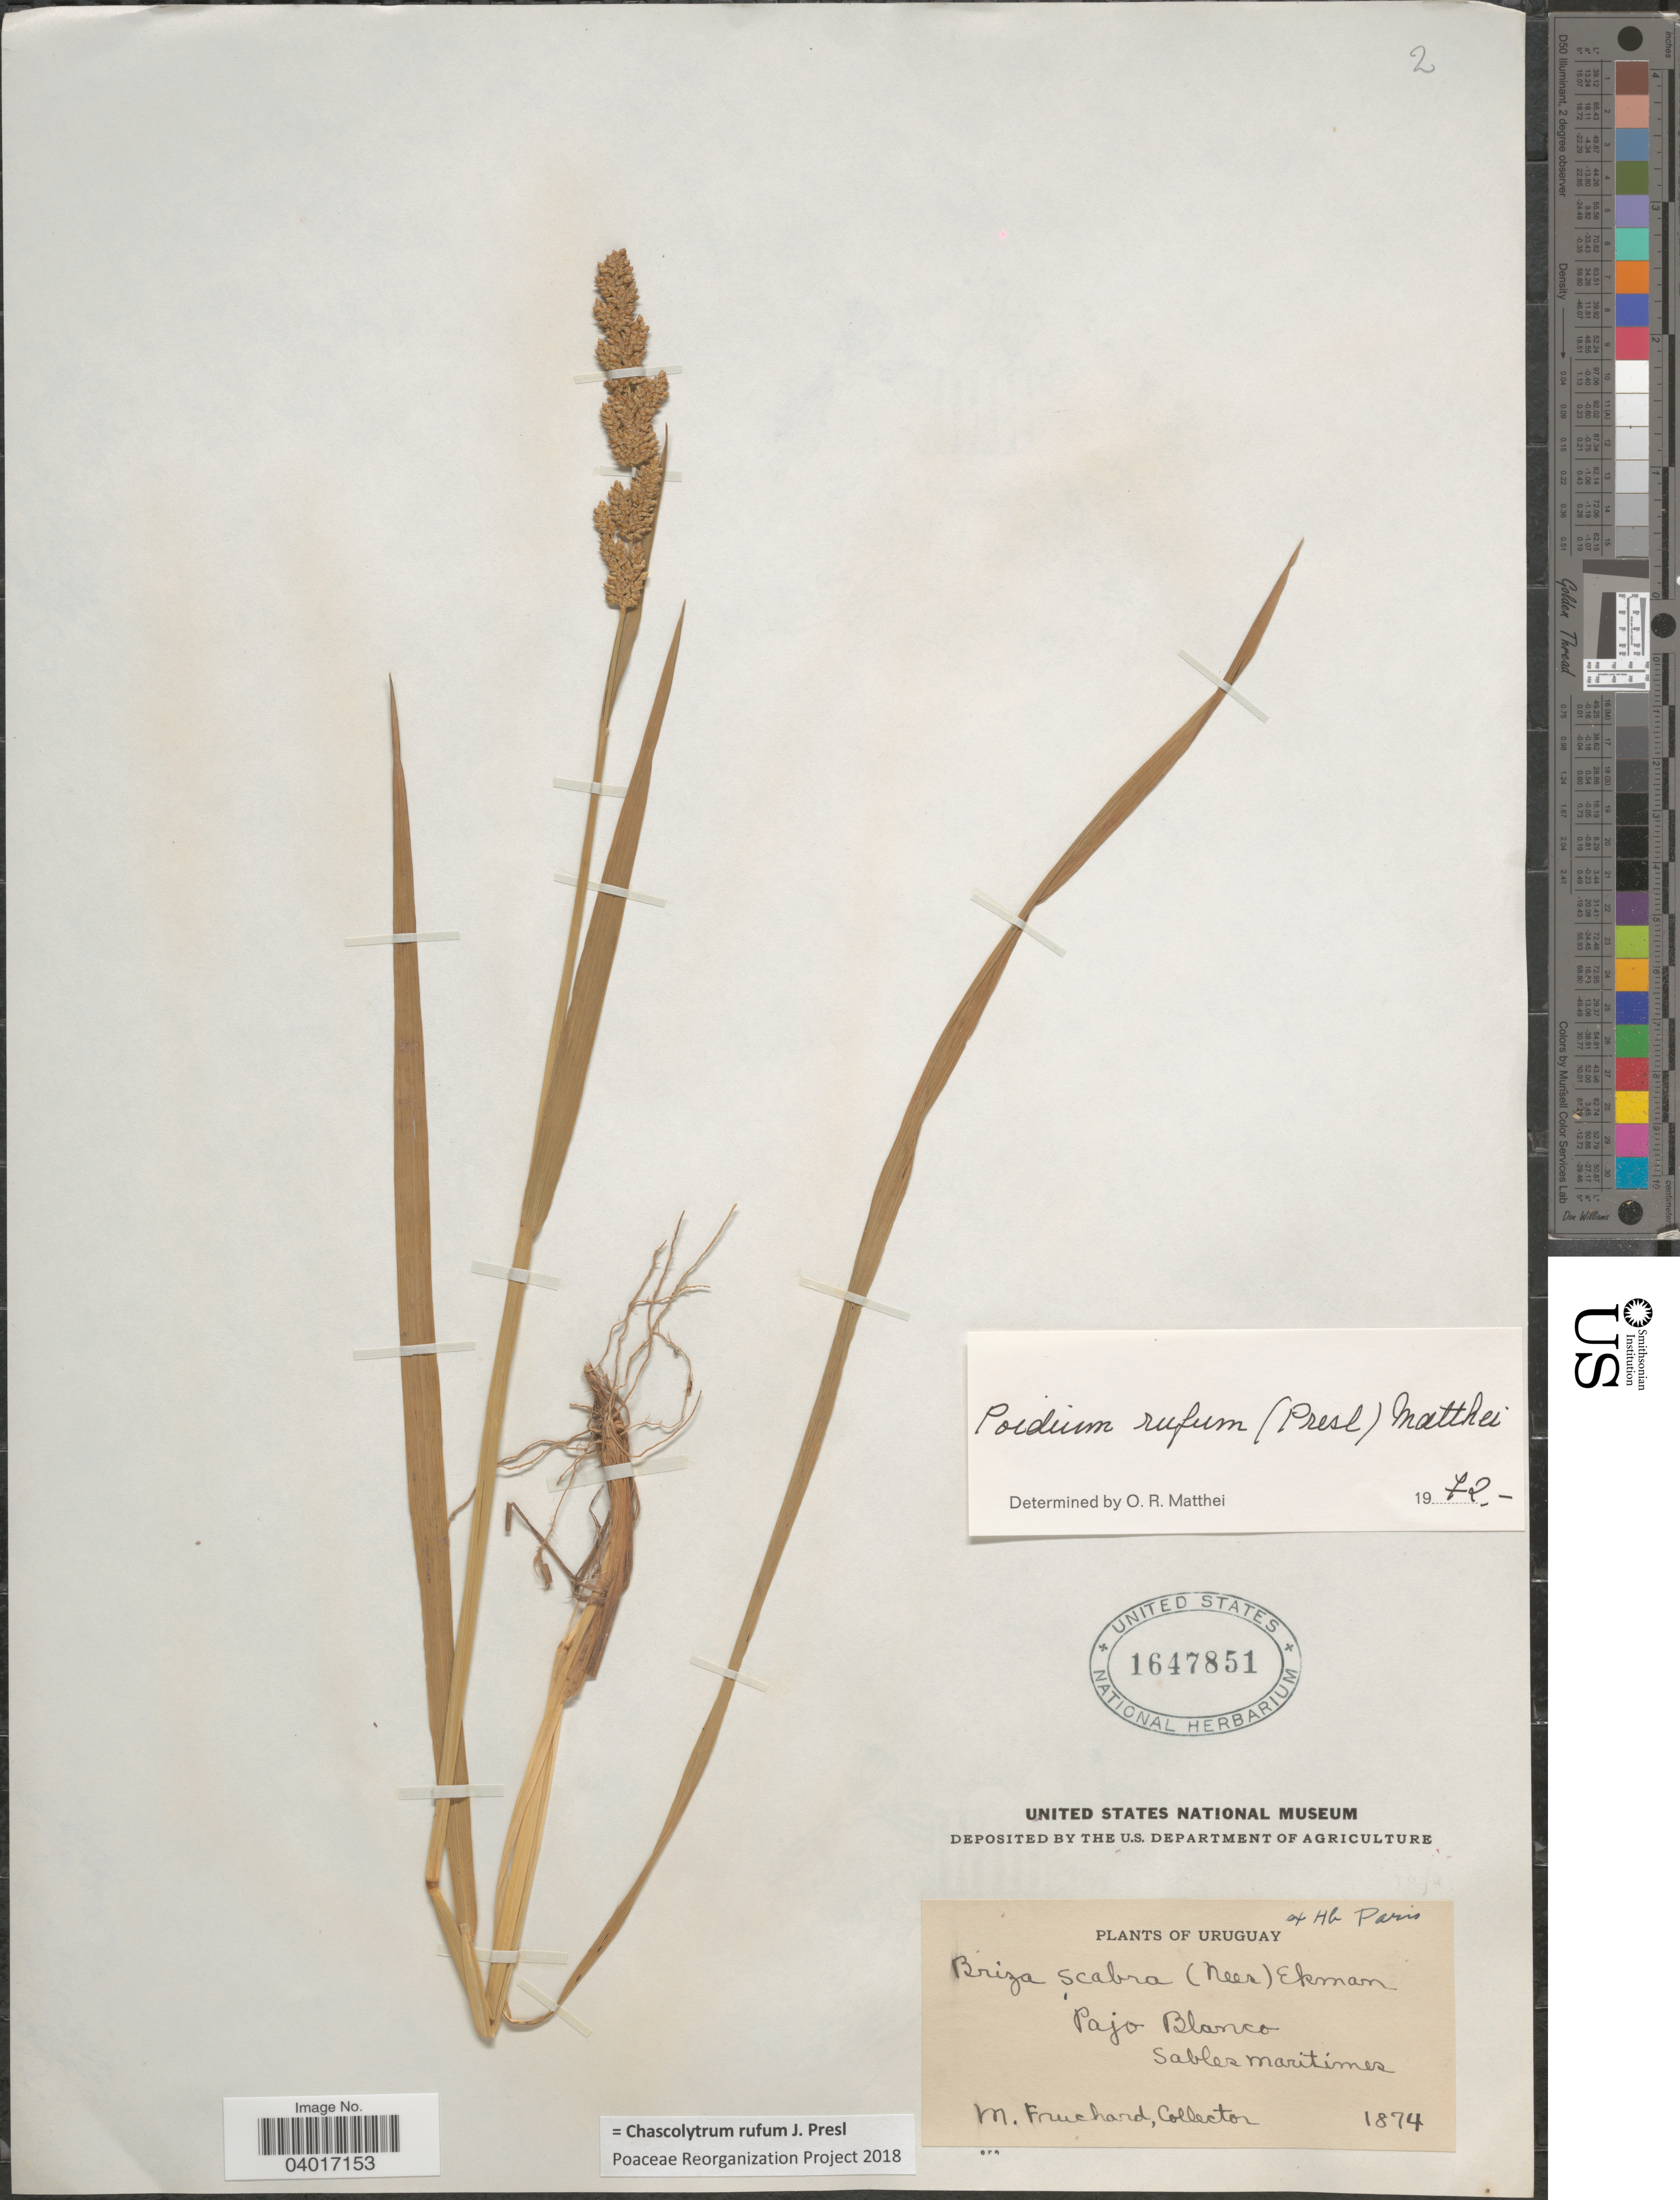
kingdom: Plantae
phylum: Tracheophyta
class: Liliopsida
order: Poales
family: Poaceae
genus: Chascolytrum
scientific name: Chascolytrum rufum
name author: C. Presl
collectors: M. Fruchard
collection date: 1874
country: Uruguay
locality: Pajo Blanco. Sables Maritimes.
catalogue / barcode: US 1647851